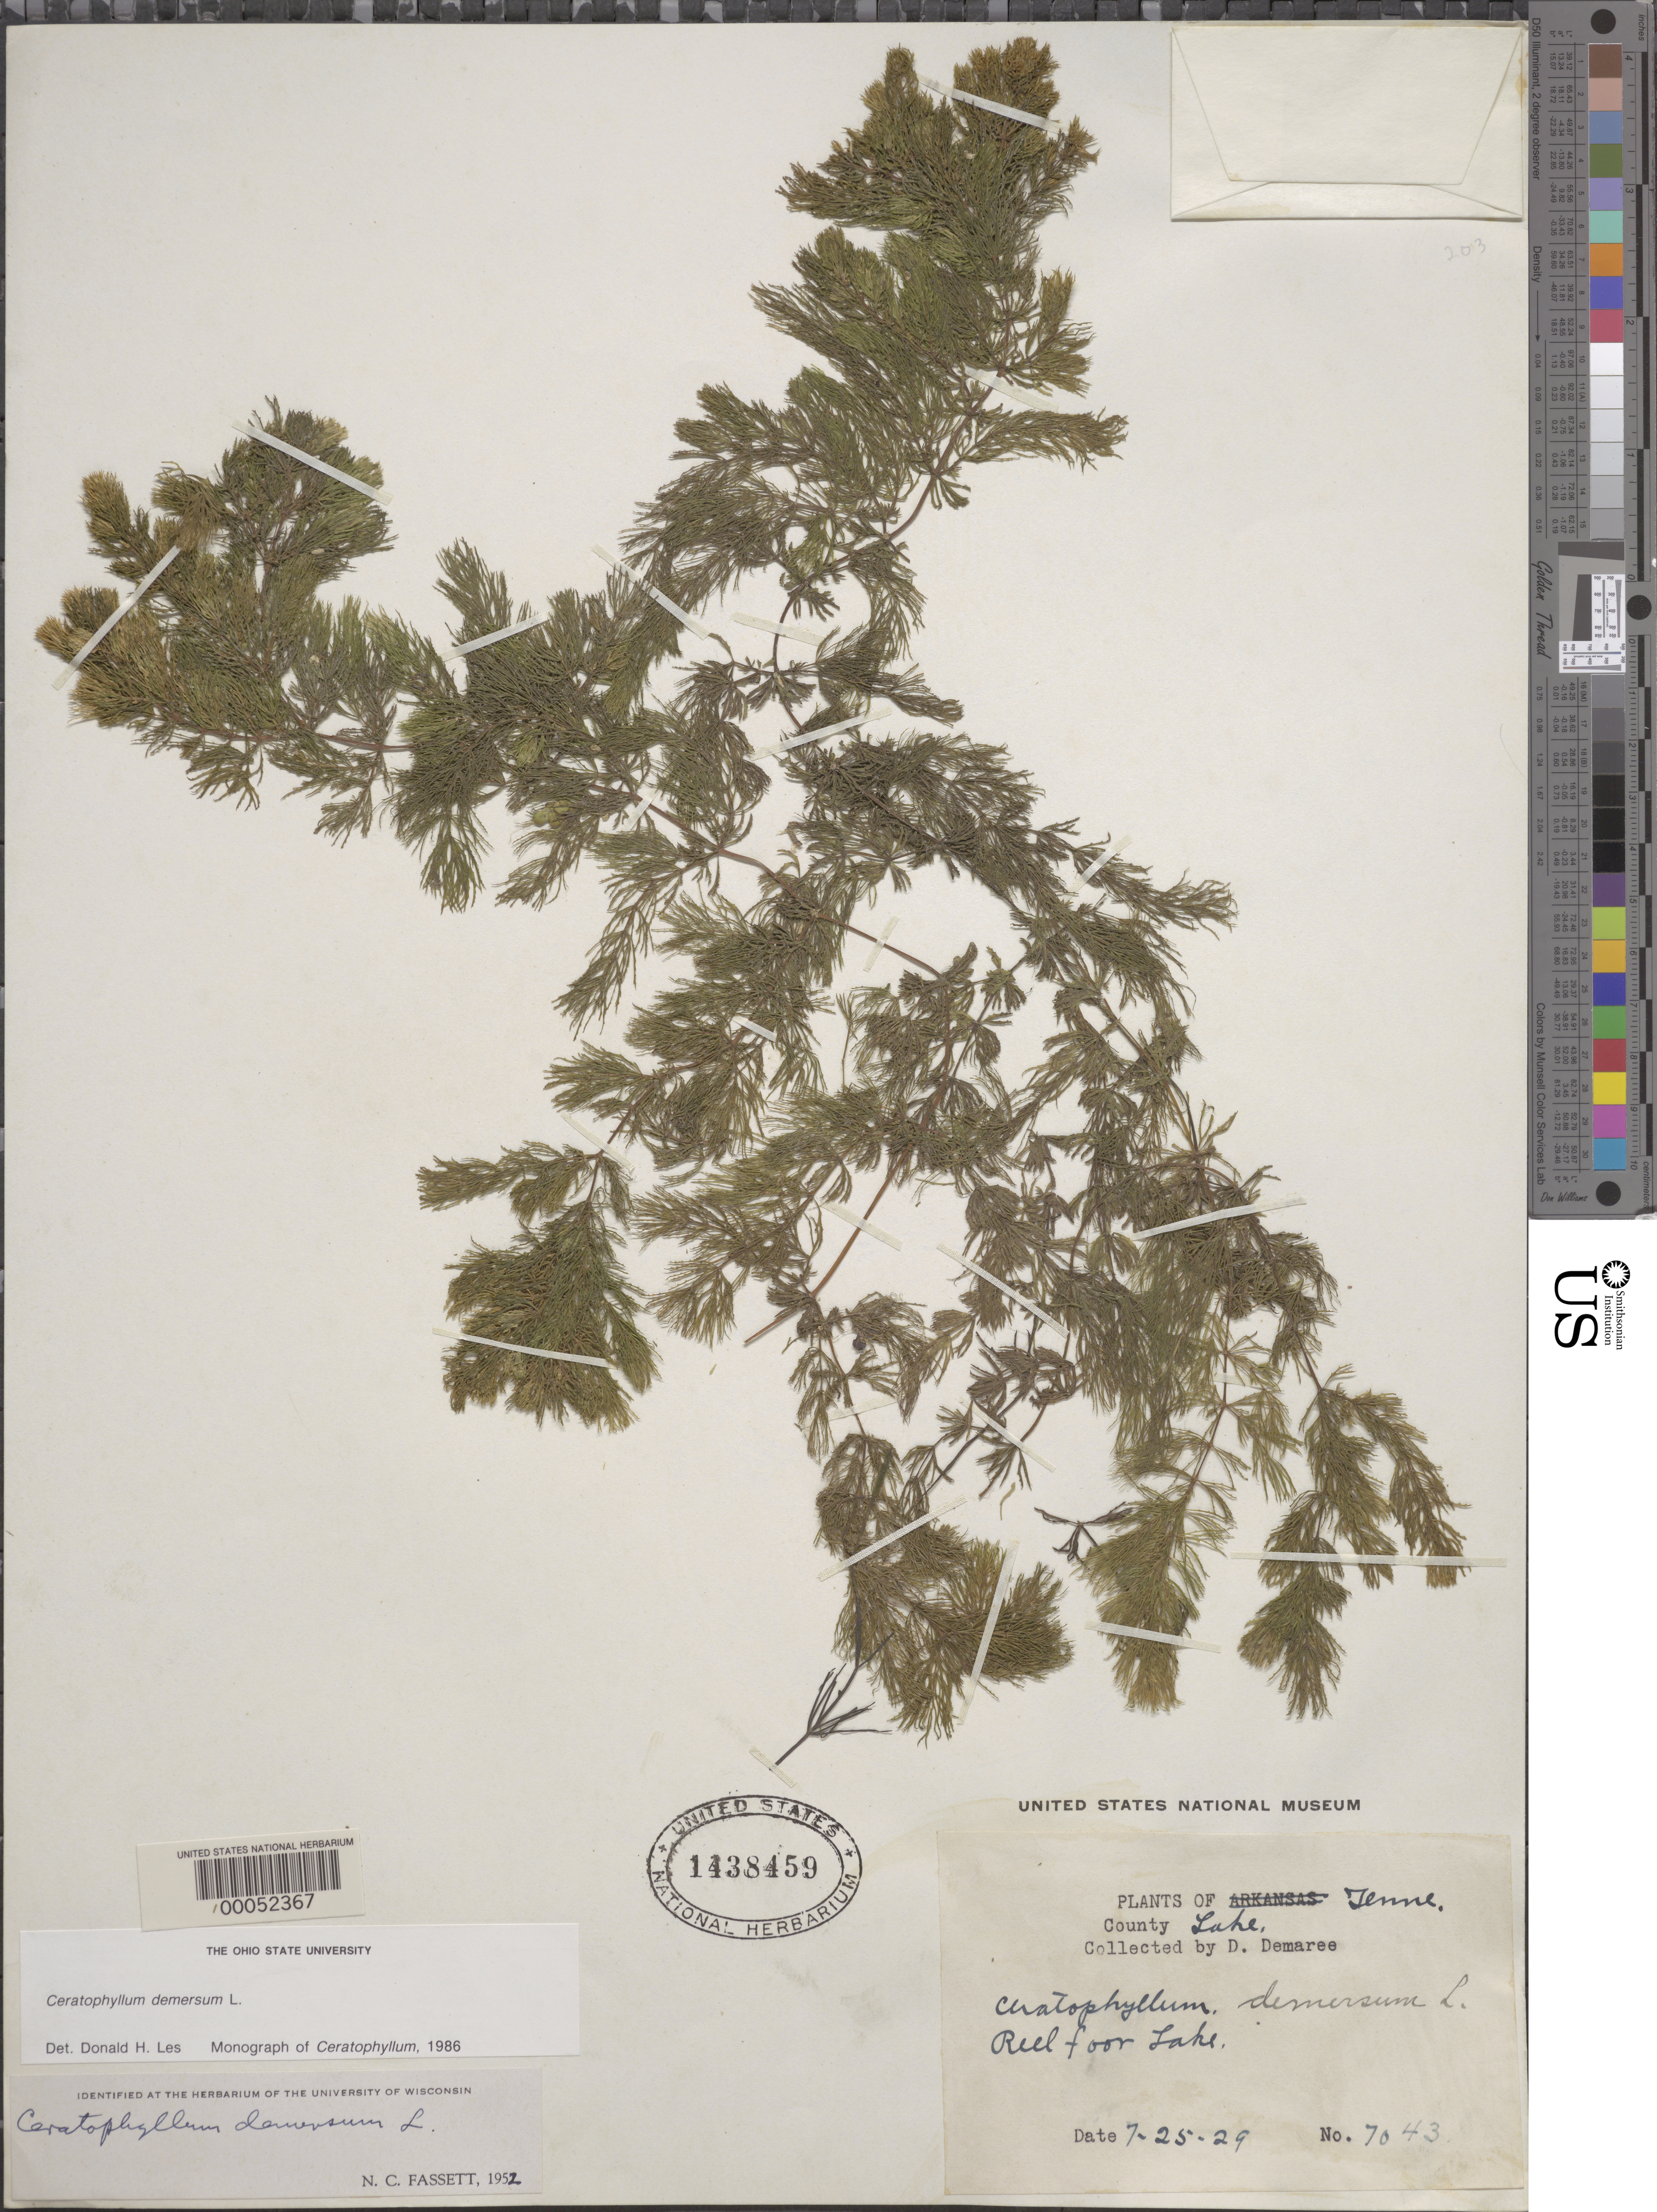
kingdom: Plantae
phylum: Tracheophyta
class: Magnoliopsida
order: Ceratophyllales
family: Ceratophyllaceae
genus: Ceratophyllum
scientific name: Ceratophyllum demersum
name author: L.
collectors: D. Demaree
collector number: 7043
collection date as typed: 25 Jul 1929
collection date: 1929-07-25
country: United States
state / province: Tennessee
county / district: Lake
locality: Reelfoor lake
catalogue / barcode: US 1438459